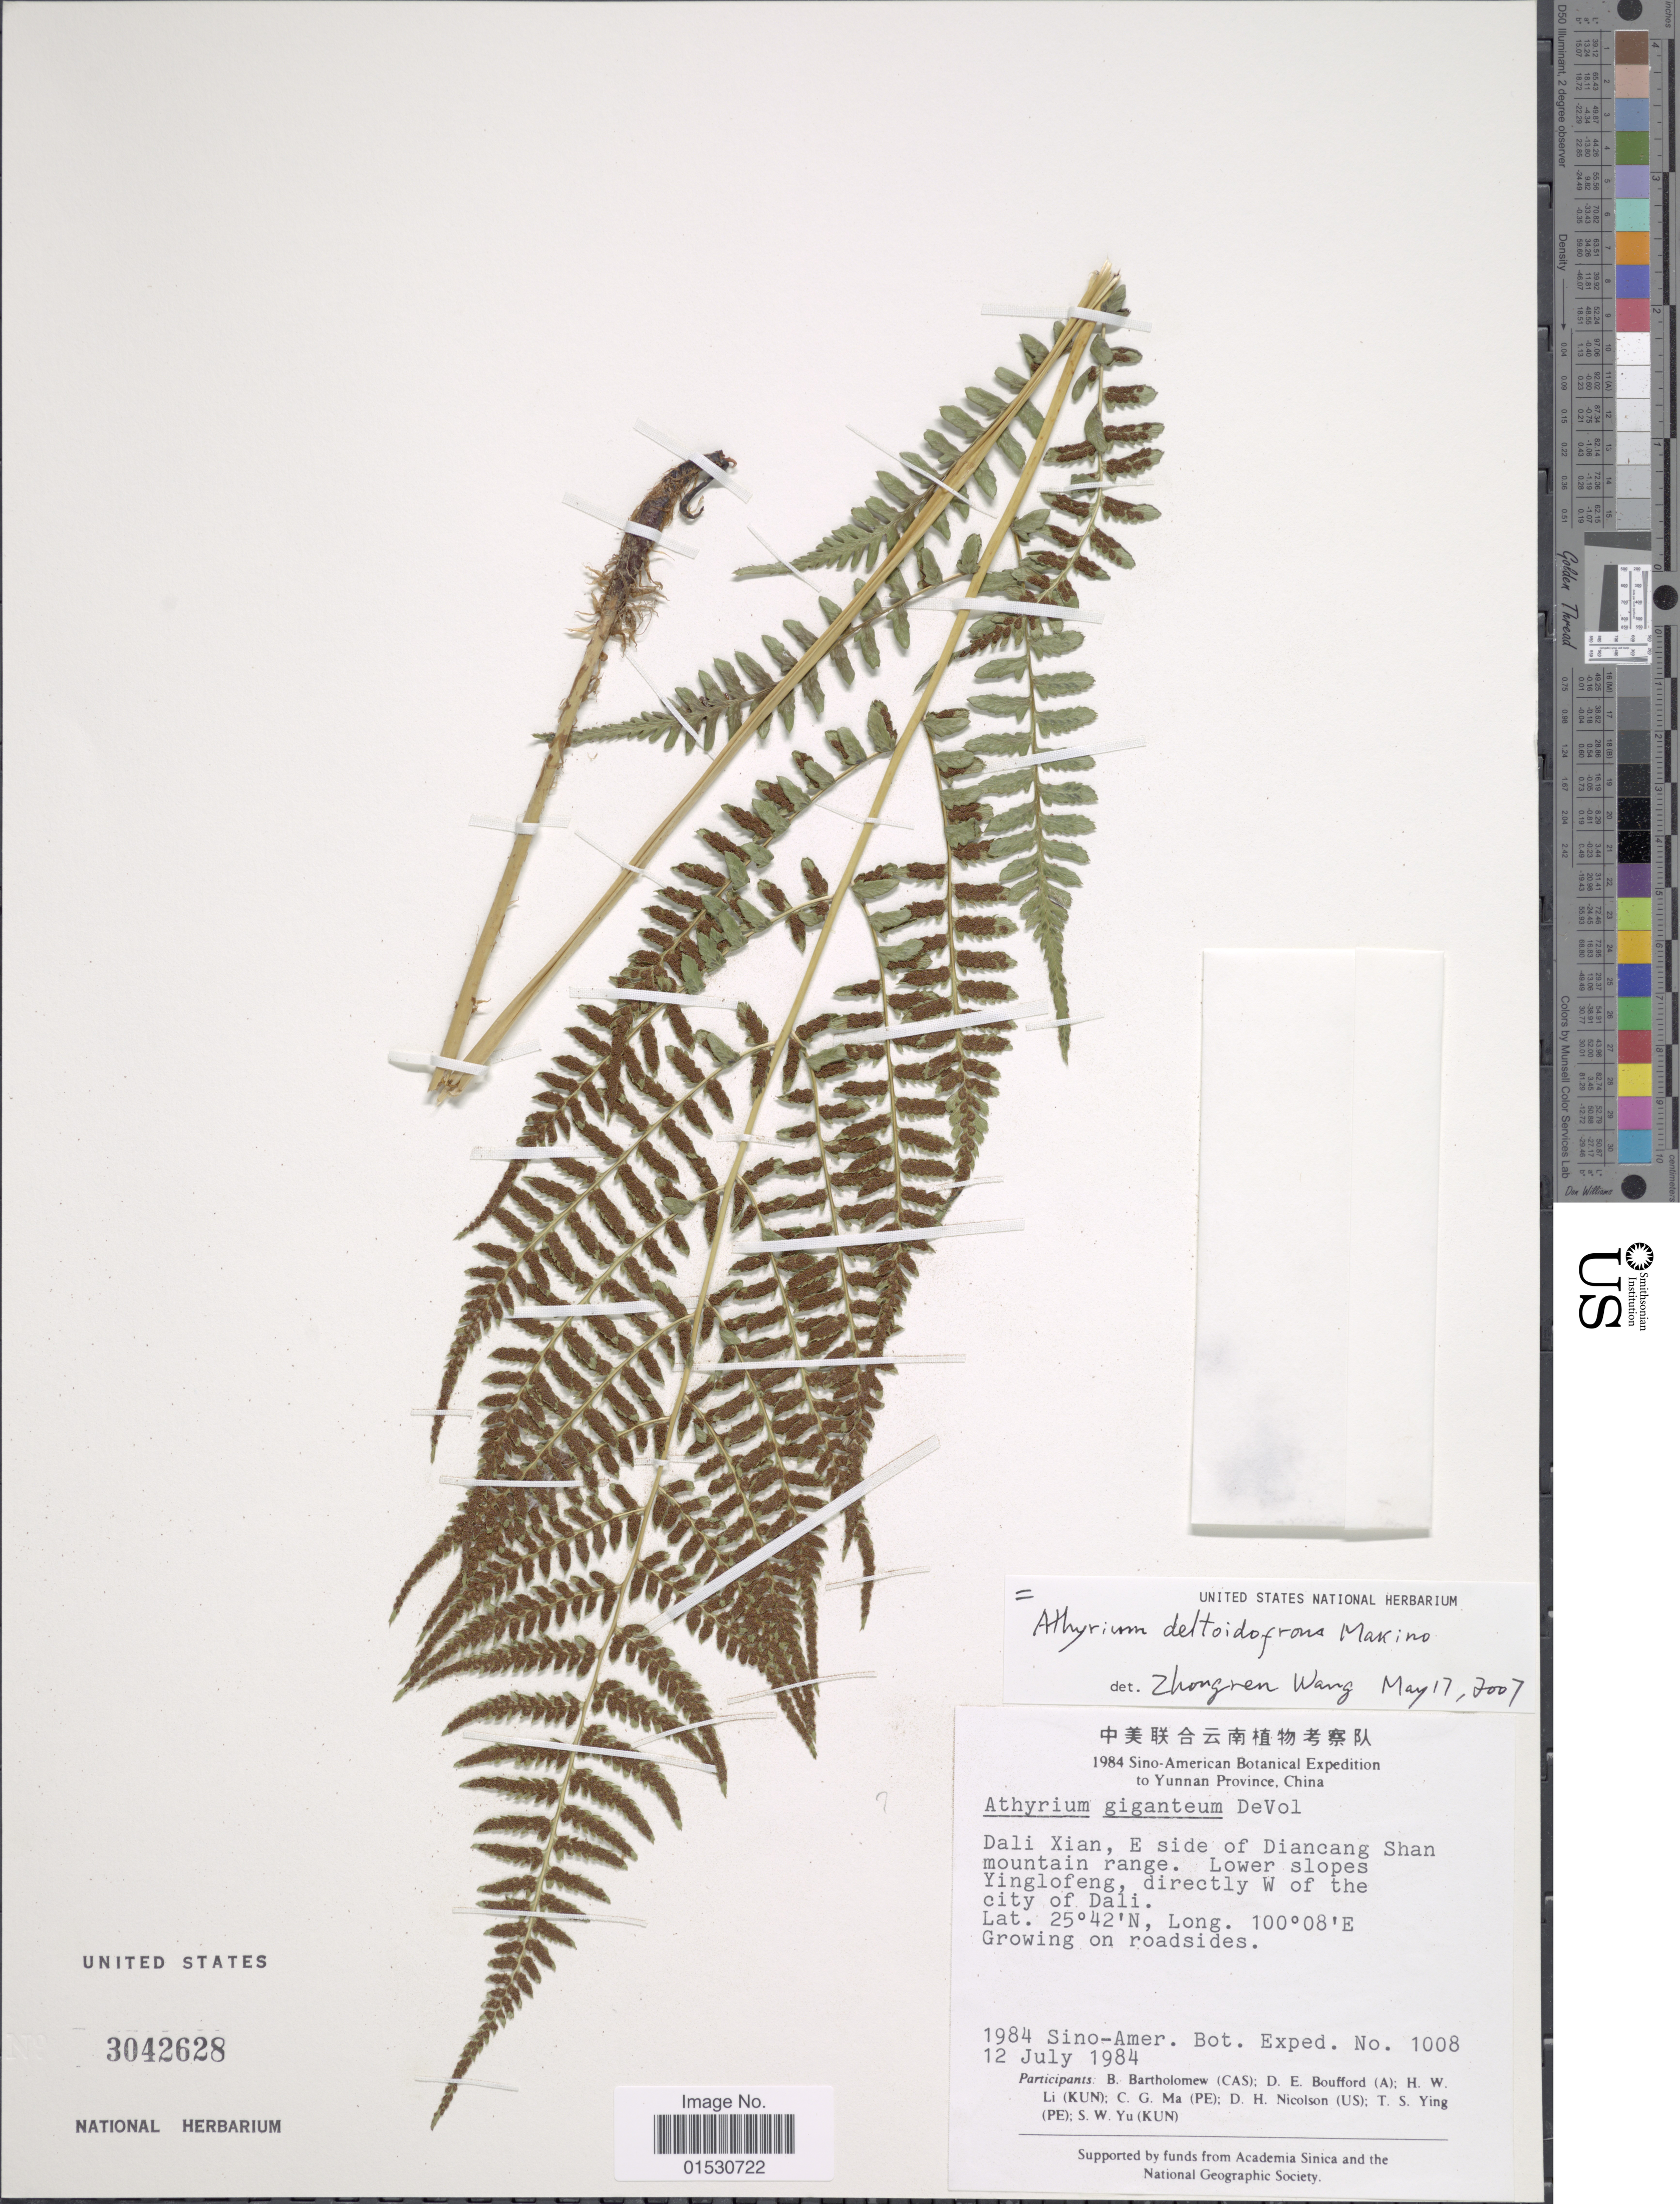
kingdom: Plantae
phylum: Tracheophyta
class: Polypodiopsida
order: Polypodiales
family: Athyriaceae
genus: Athyrium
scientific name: Athyrium gigantum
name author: De Vol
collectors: Sino-Amer. Bot. Exped. 1984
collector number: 1008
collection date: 1984-07-12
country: China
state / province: Yunnan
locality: Dali Xian, E Side of Diancang Shan mountain range. Lower slopes Yinglofeng, directly W of the city of Dali, growing on roadsides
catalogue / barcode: US 3042628